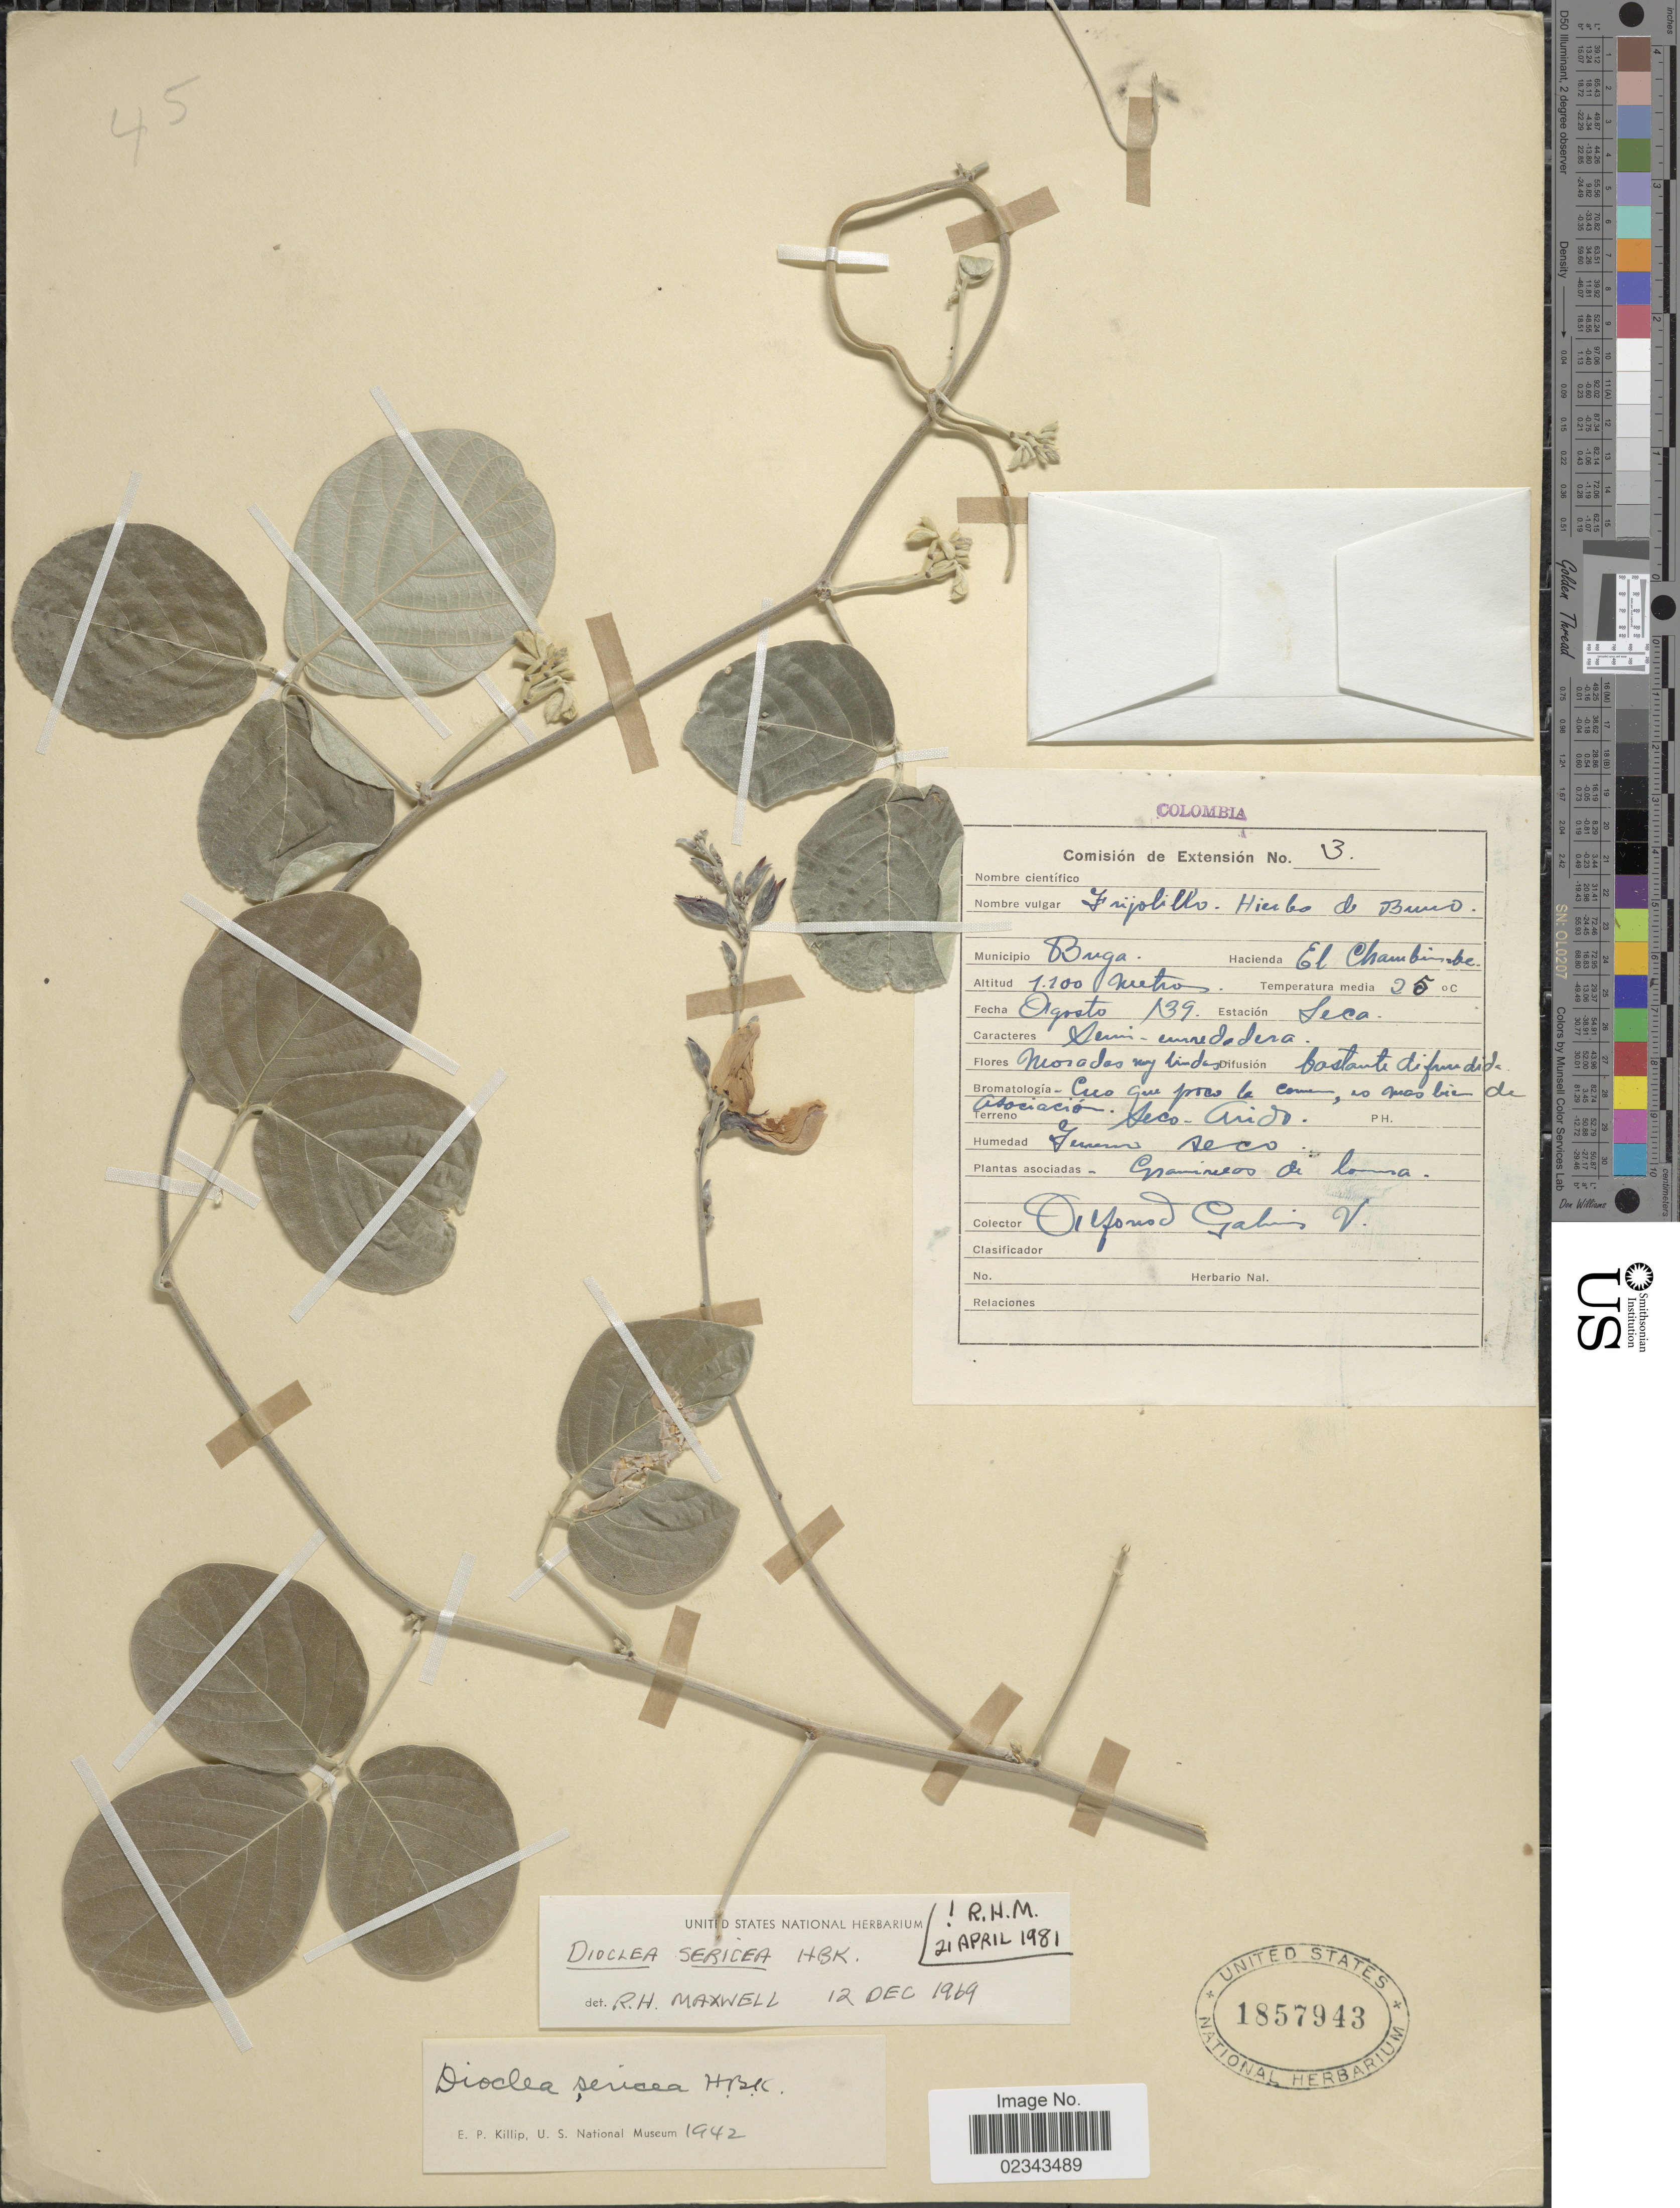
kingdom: Plantae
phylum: Tracheophyta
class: Magnoliopsida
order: Fabales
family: Fabaceae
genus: Dioclea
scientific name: Dioclea sericea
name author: Kunth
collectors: A. Galvis V.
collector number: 3?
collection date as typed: Transcribed d/m/y: /8/39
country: Colombia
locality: Municipio Buga, Hacienda El Chambimbe, Estacion Seca [interpreted], Temperatura media 25 °C.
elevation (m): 1100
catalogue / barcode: US 1857943